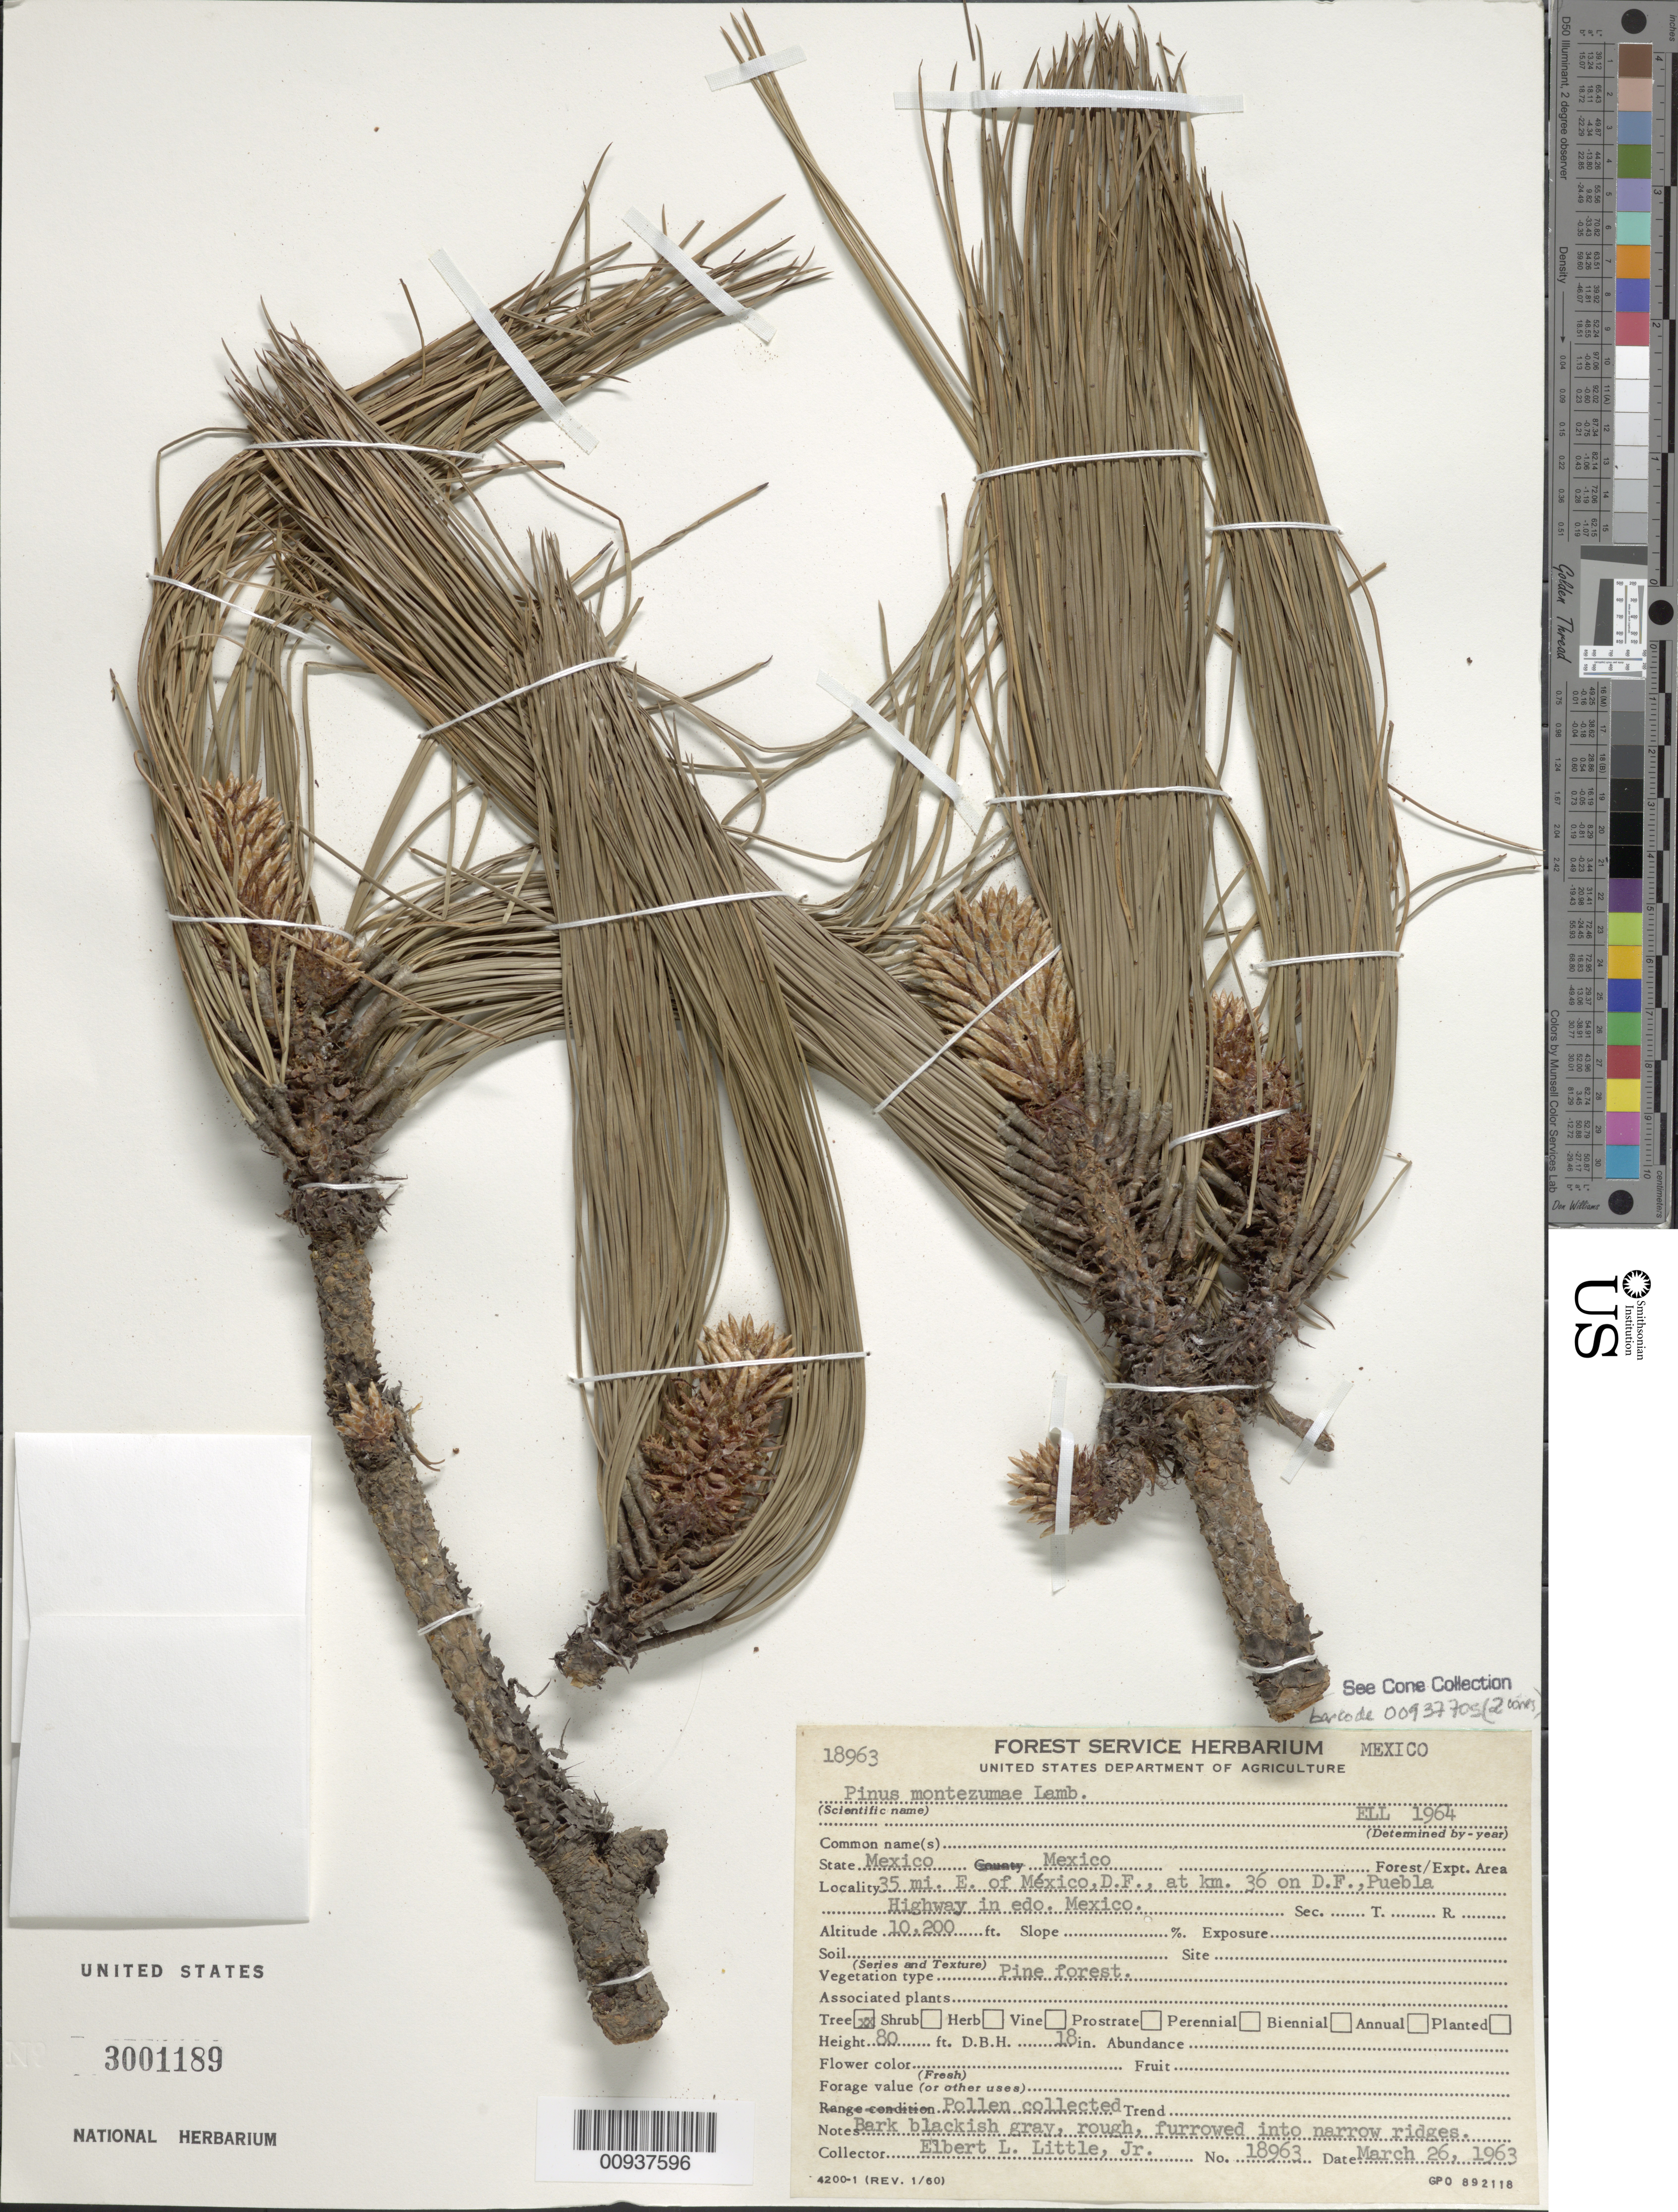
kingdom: Plantae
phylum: Tracheophyta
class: Pinopsida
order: Pinales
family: Pinaceae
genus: Pinus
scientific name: Pinus montezumae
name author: Lamb.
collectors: E. L. Little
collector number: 18963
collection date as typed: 26 Mar 1963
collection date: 1963-03-26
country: Mexico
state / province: México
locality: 35 mi. E of México, D.F., at km. 36 on D.F., Puebla Highway in Edo. México.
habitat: Pine forest.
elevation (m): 3109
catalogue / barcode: US 3001189